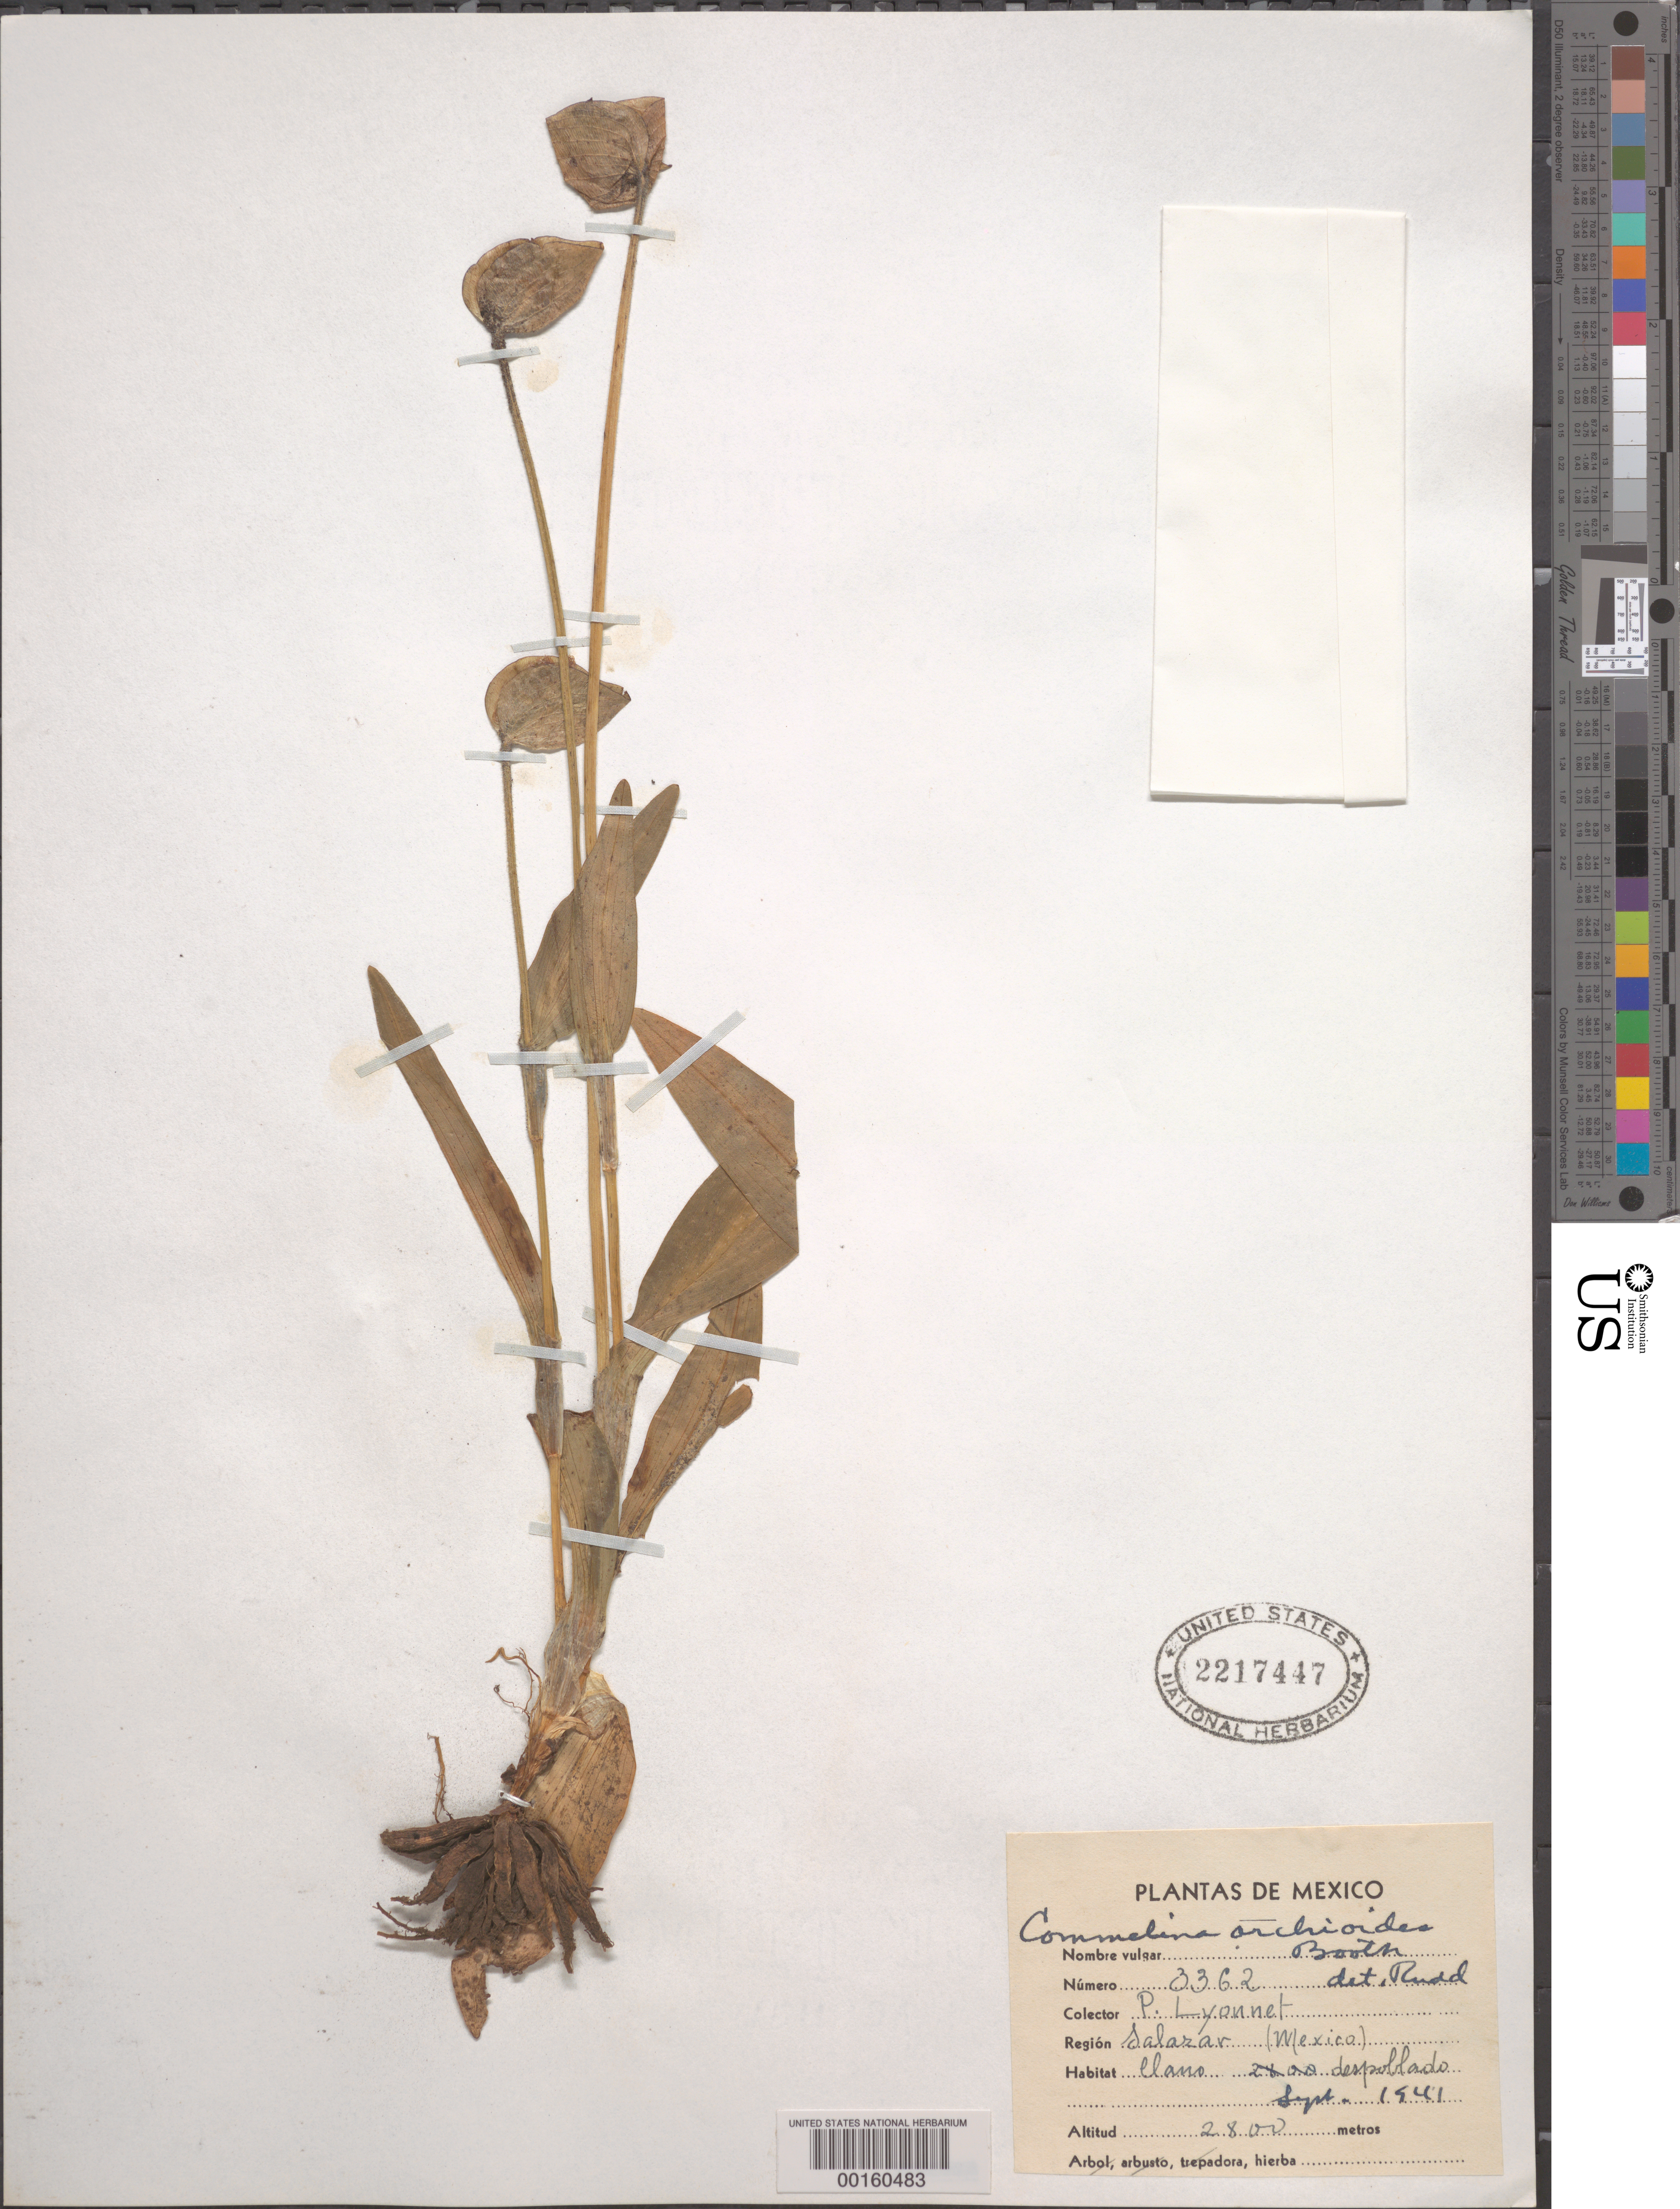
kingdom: Plantae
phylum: Tracheophyta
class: Liliopsida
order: Commelinales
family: Commelinaceae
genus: Commelina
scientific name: Commelina elliptica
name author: Kunth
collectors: P. Lyonnet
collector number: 3362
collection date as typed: Sep 1941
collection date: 1941-09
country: Mexico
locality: Salarar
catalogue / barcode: US 2217447